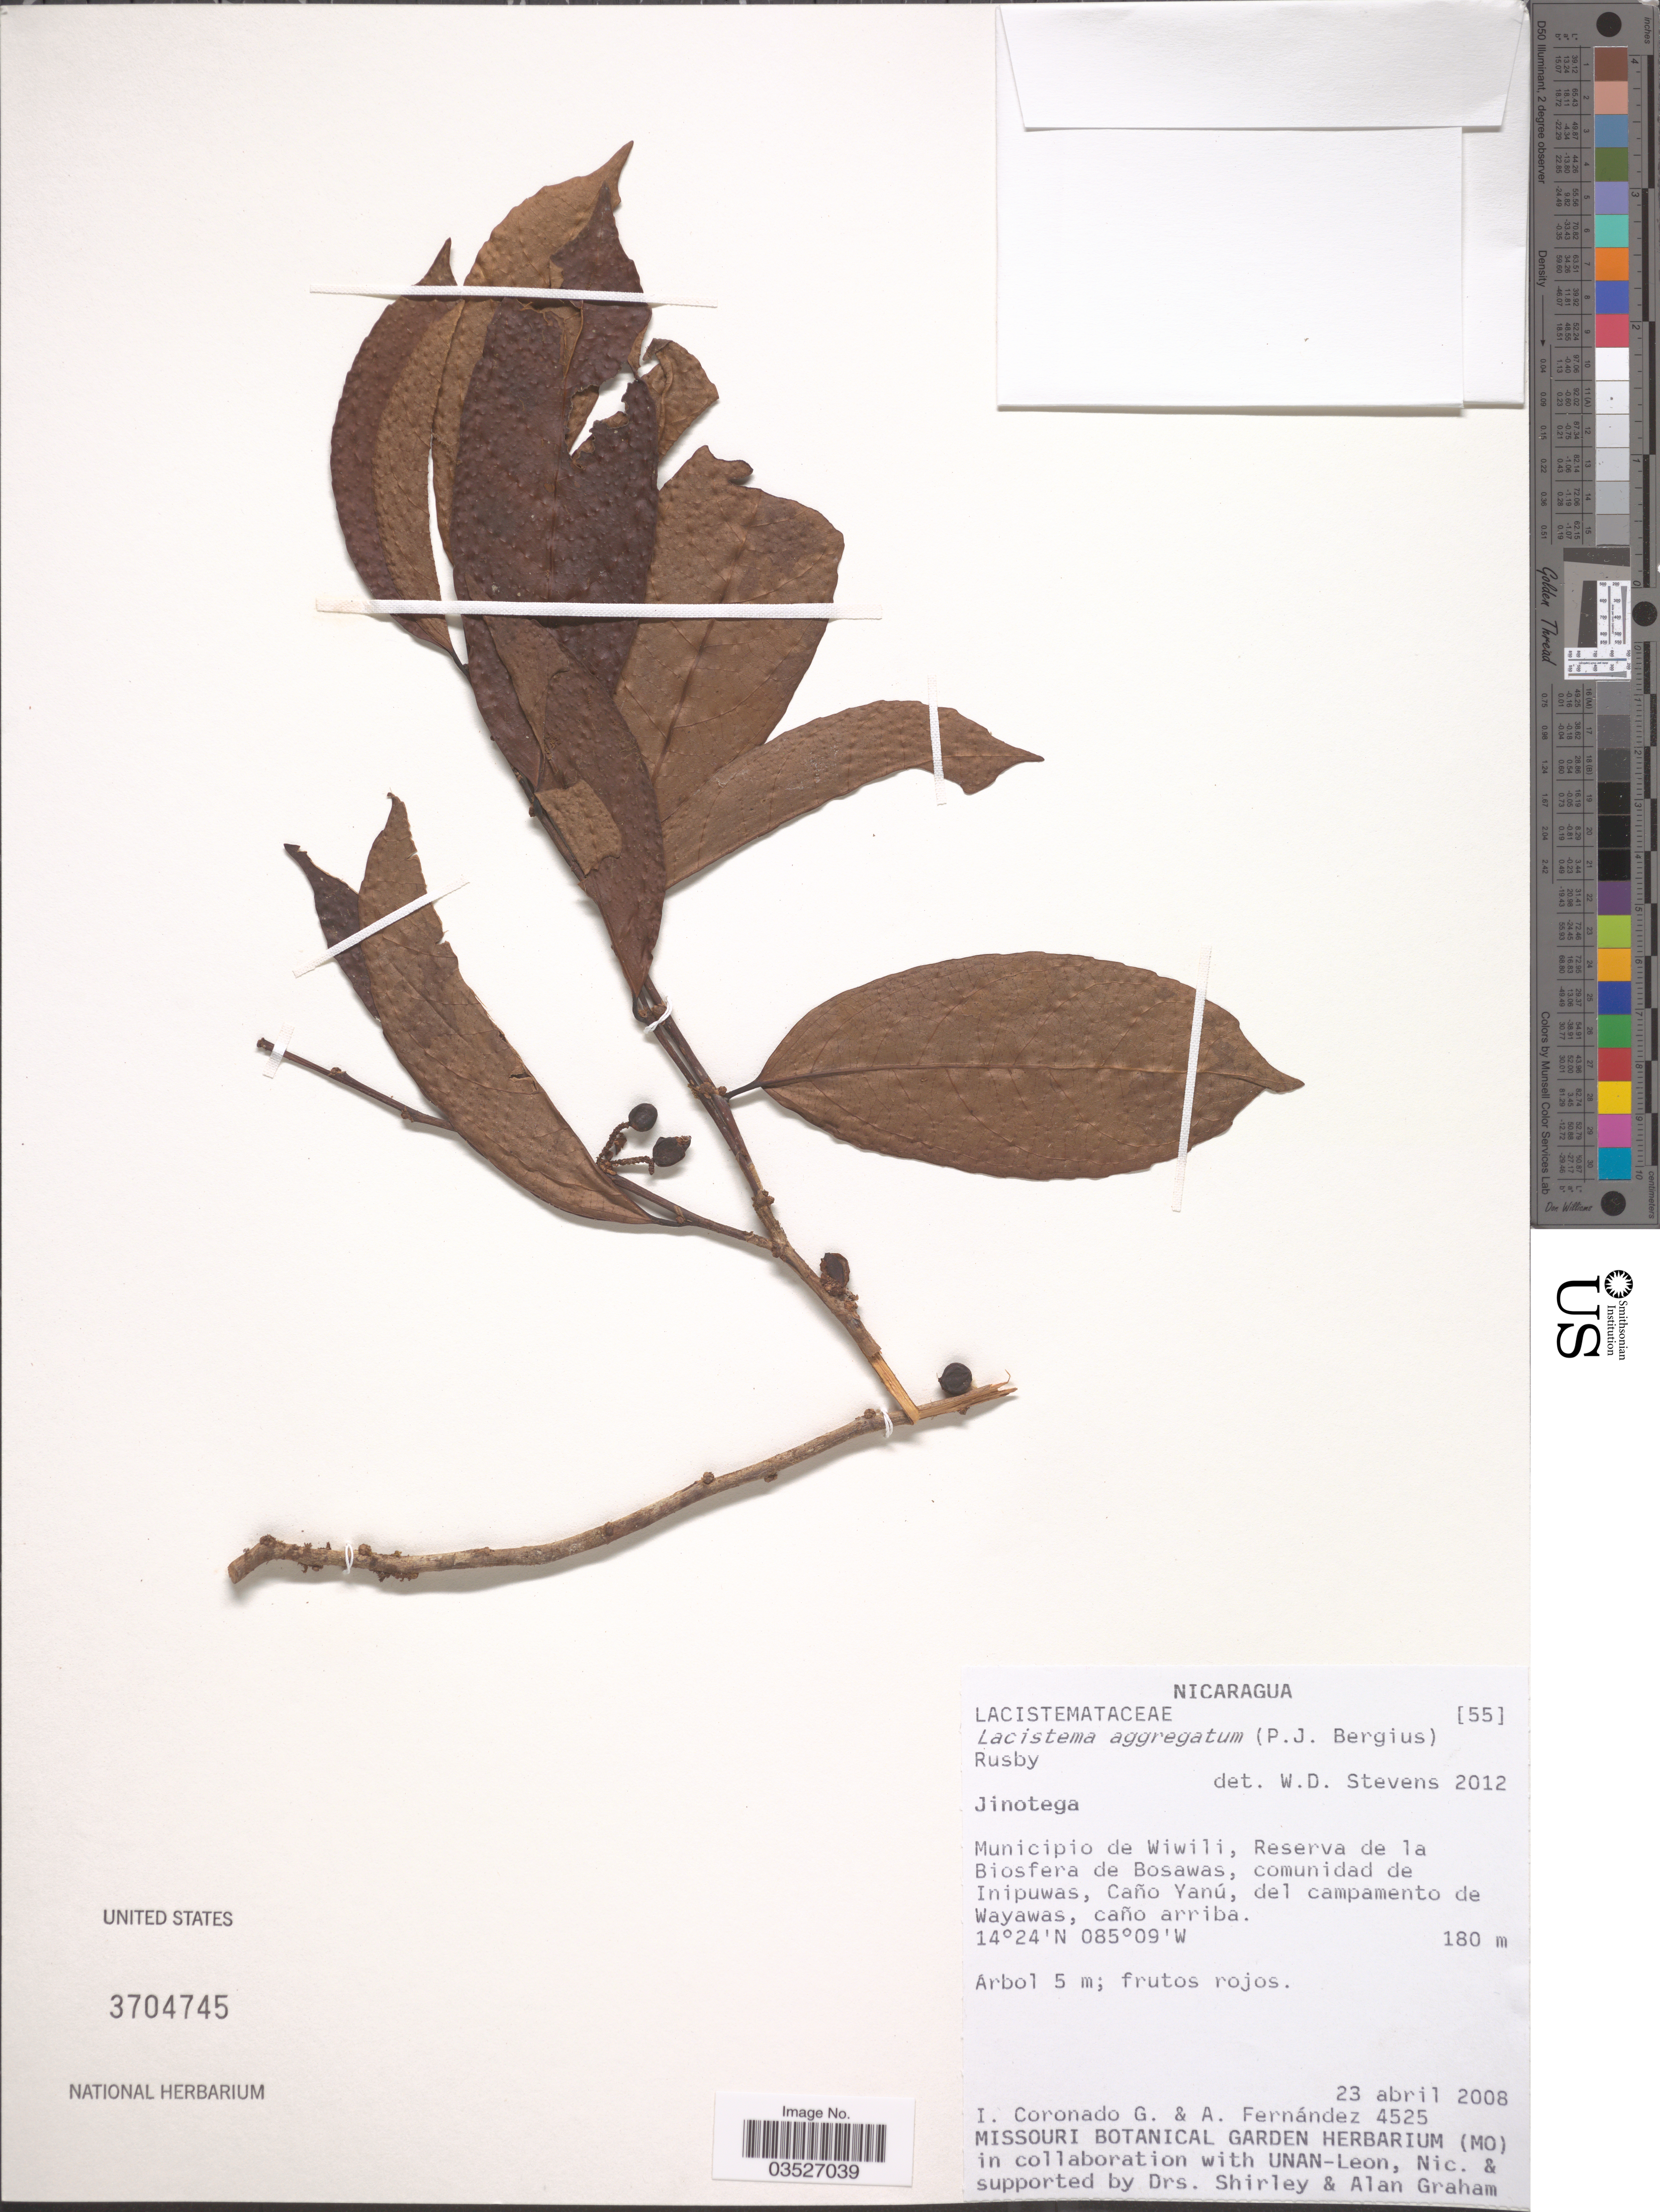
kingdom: Plantae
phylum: Tracheophyta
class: Magnoliopsida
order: Malpighiales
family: Lacistemataceae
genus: Lacistema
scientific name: Lacistema aggregatum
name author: (P.J. Bergius) Rusby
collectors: I. Coronado & A. Fernández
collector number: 4525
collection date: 2008-04-23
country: Nicaragua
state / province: Jinotega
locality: Municipio de Wiwili, Reserva de la Biosfera de Bosawas, comunidad de Inipuwas, Caño Yanú, del campamento de Wayawas, caño arriba.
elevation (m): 180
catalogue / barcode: US 3704745